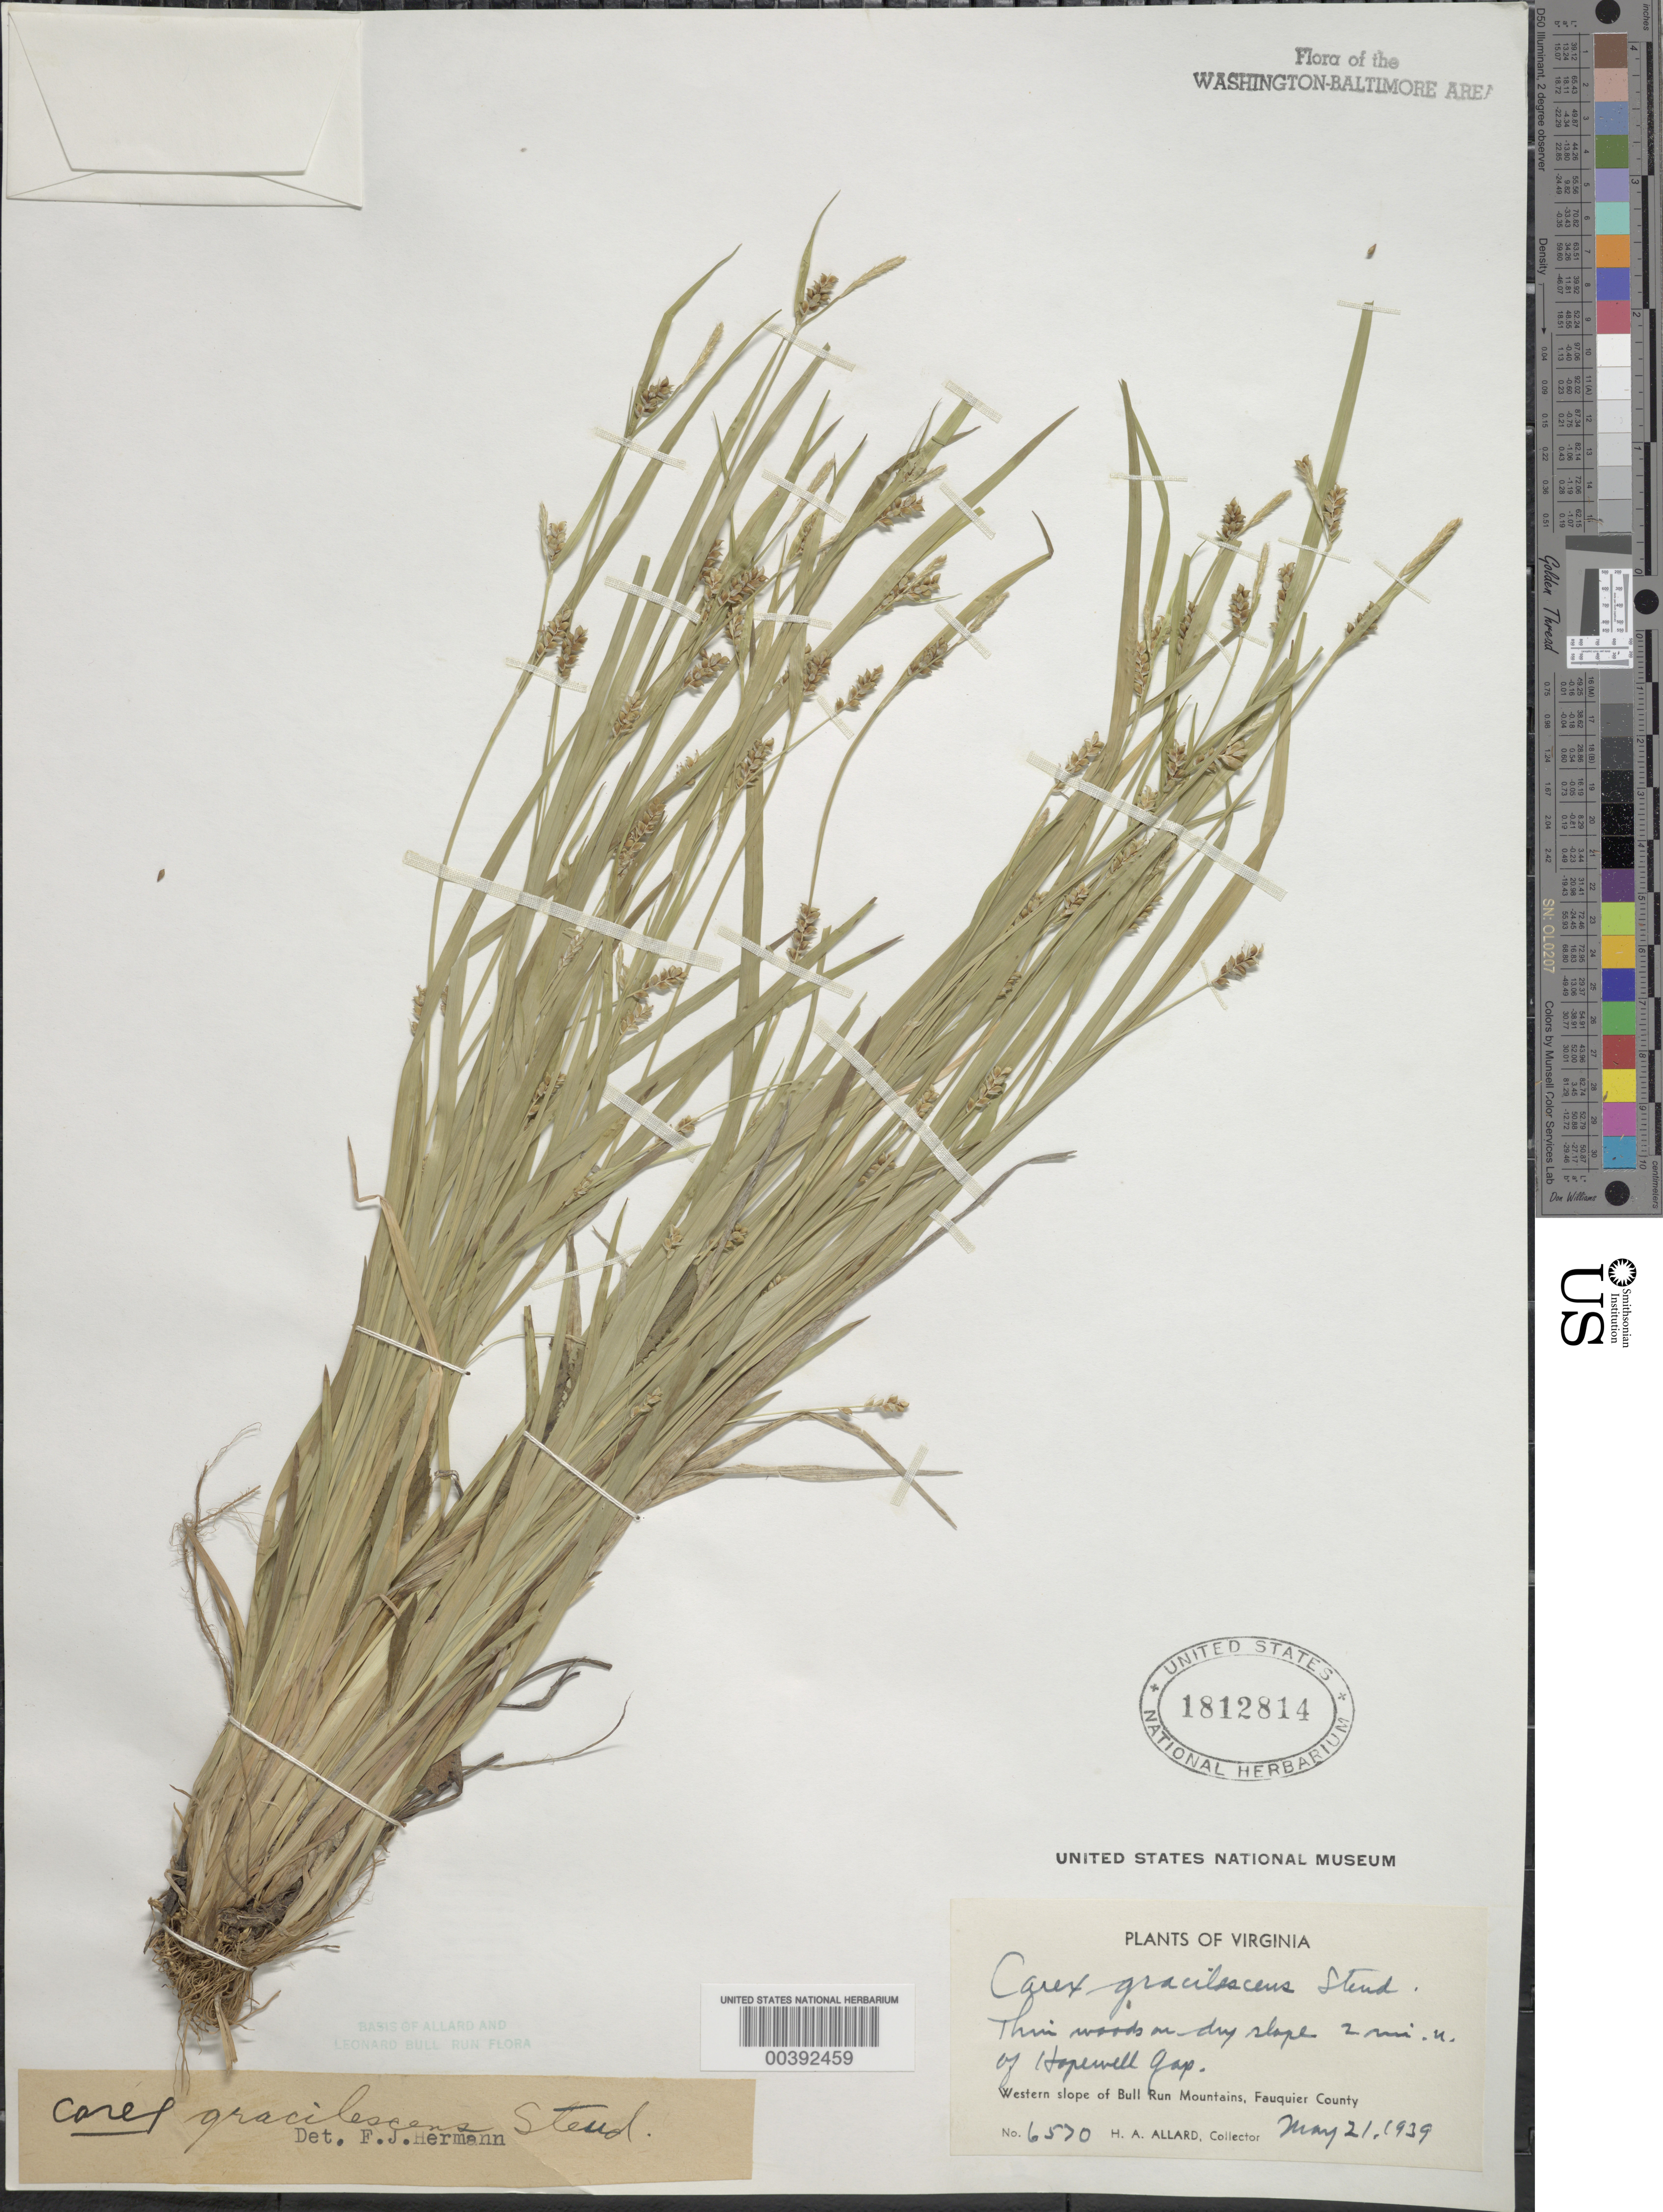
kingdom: Plantae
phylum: Tracheophyta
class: Liliopsida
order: Poales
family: Cyperaceae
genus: Carex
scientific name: Carex gracilescens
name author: Steud.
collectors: H. A. Allard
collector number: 6570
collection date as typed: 21 May 1939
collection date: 1939-05-21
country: United States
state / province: Virginia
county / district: Fauquier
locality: North of Hopewell Gap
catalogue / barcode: US 1812814